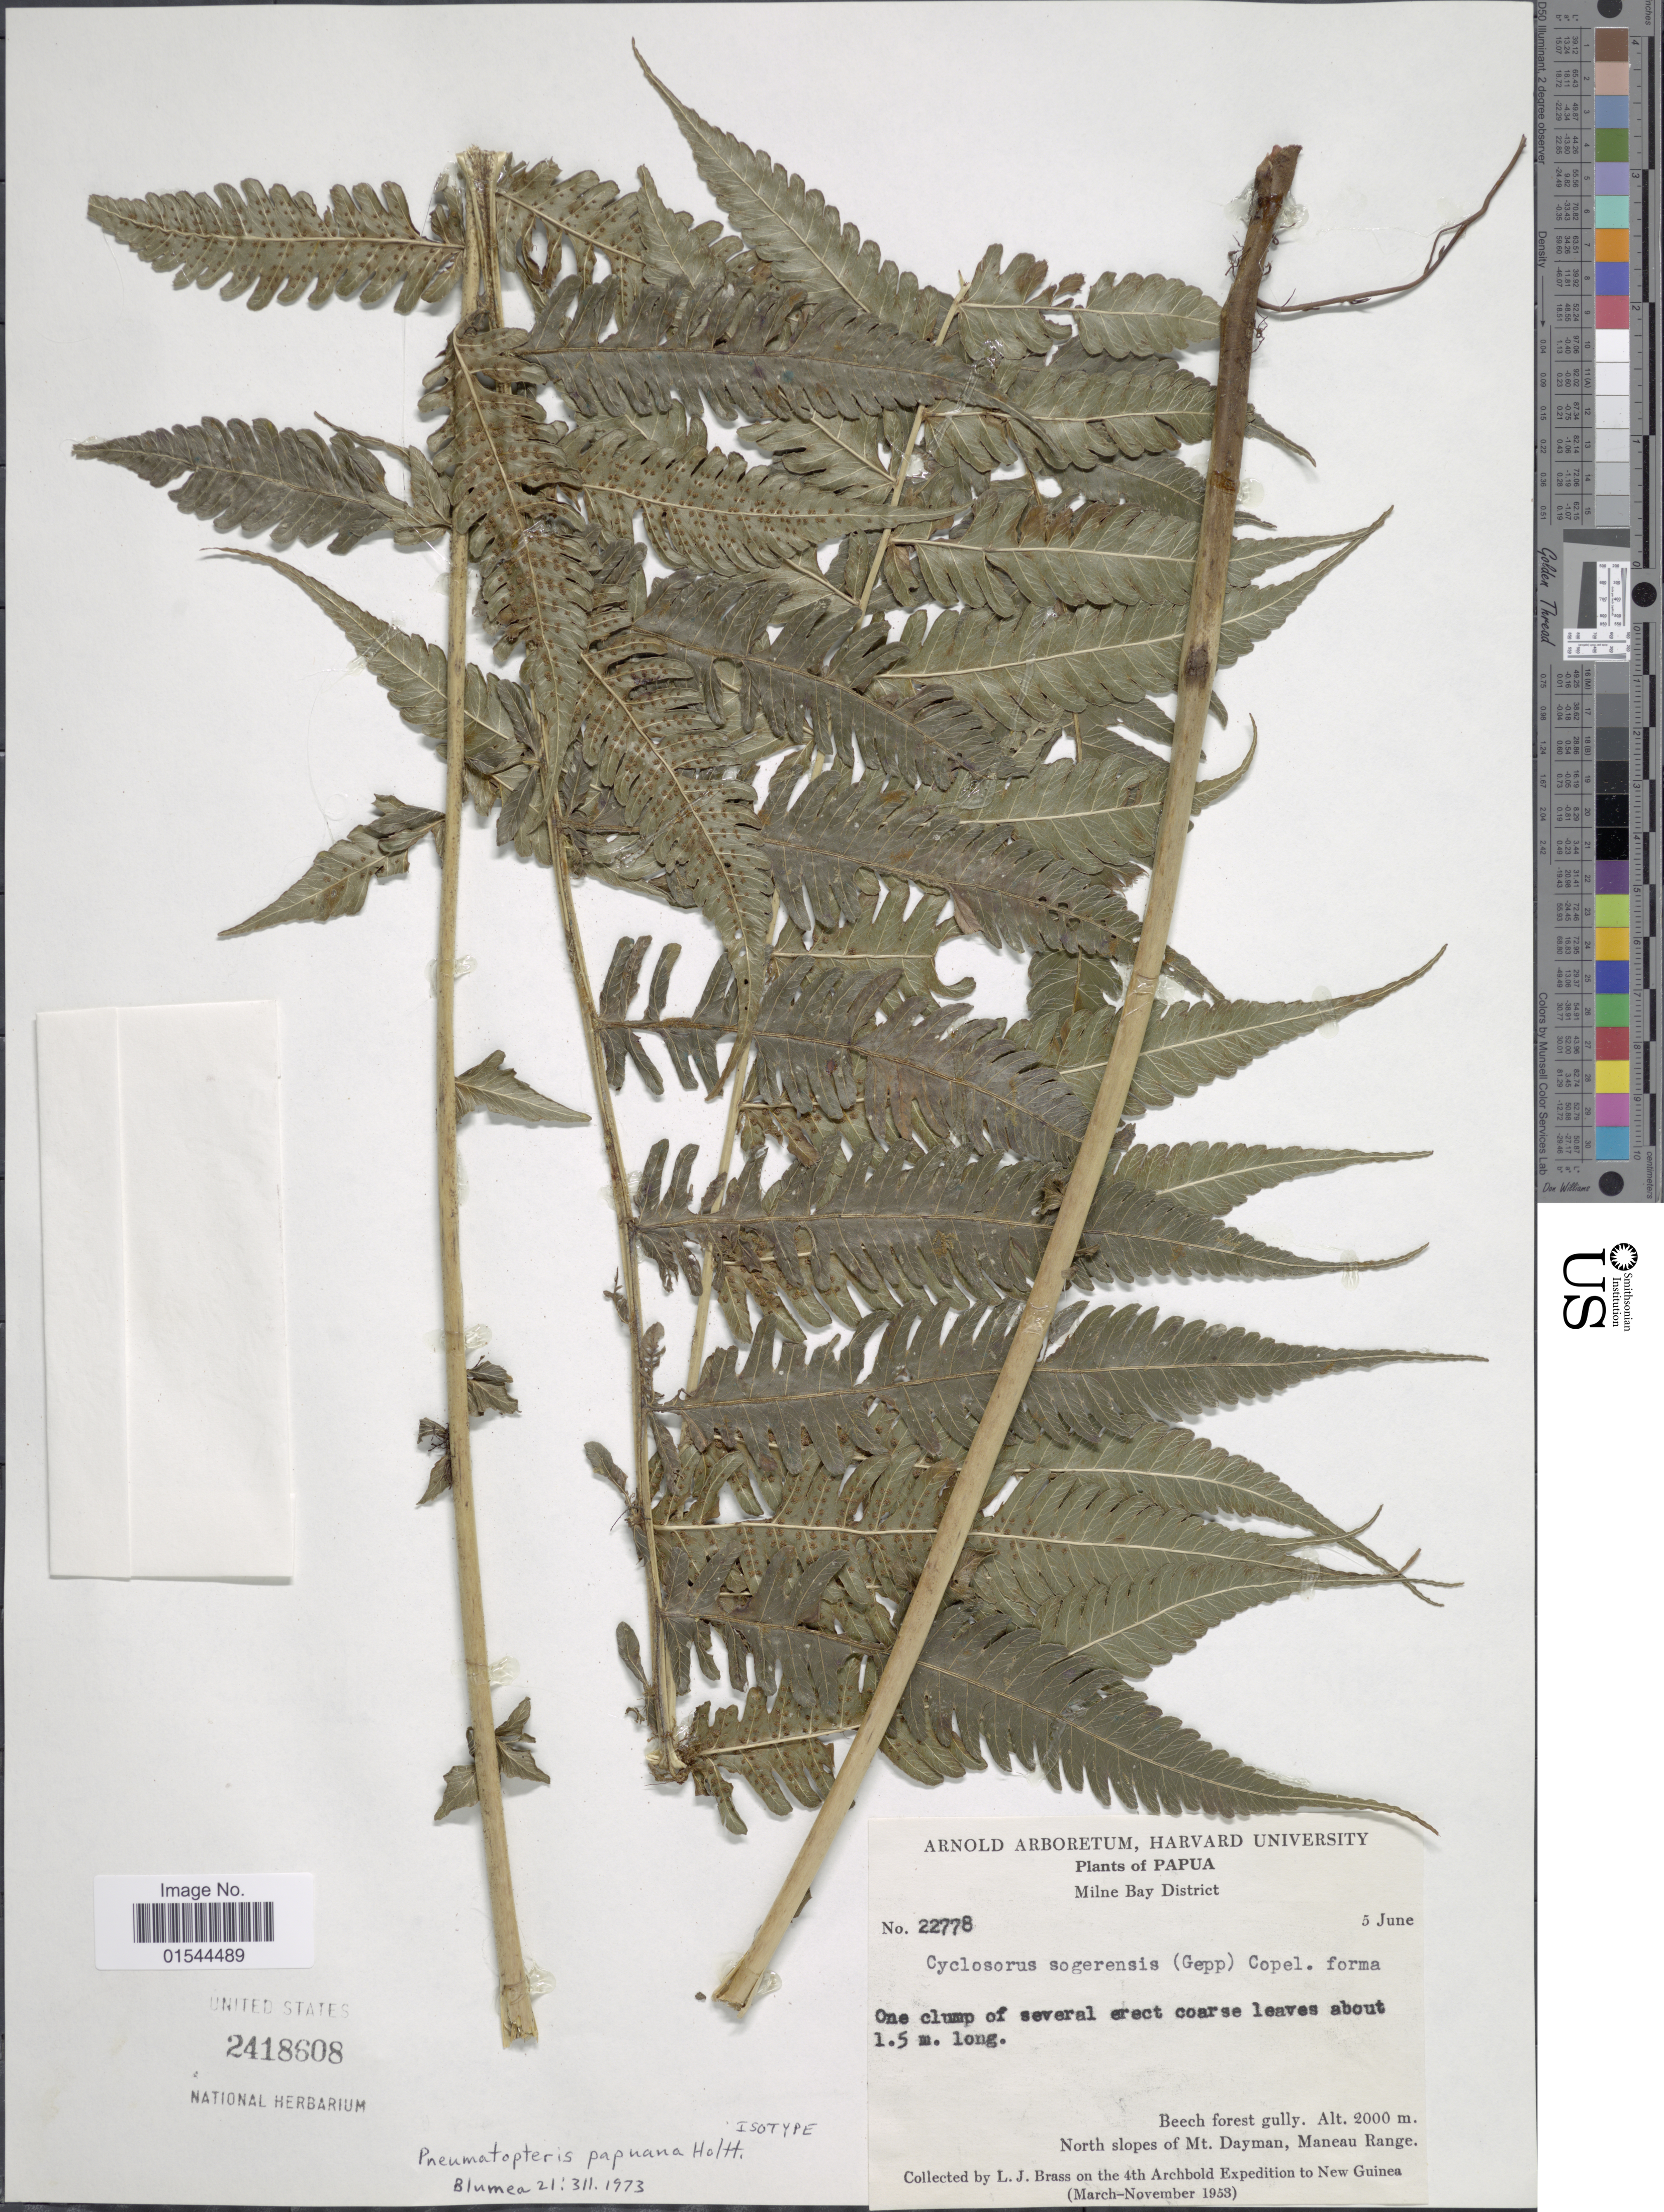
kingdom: Plantae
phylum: Tracheophyta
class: Polypodiopsida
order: Polypodiales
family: Thelypteridaceae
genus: Pneumatopteris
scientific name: Pneumatopteris papuana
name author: Holttum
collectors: L. J. Brass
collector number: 22778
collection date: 1953-06-05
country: Papua New Guinea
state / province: Milne Bay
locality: Papua, Milne Bay District, Beech forest gully, North slopes of Mt. Dayman, Maneau Range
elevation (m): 2000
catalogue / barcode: US 2418608